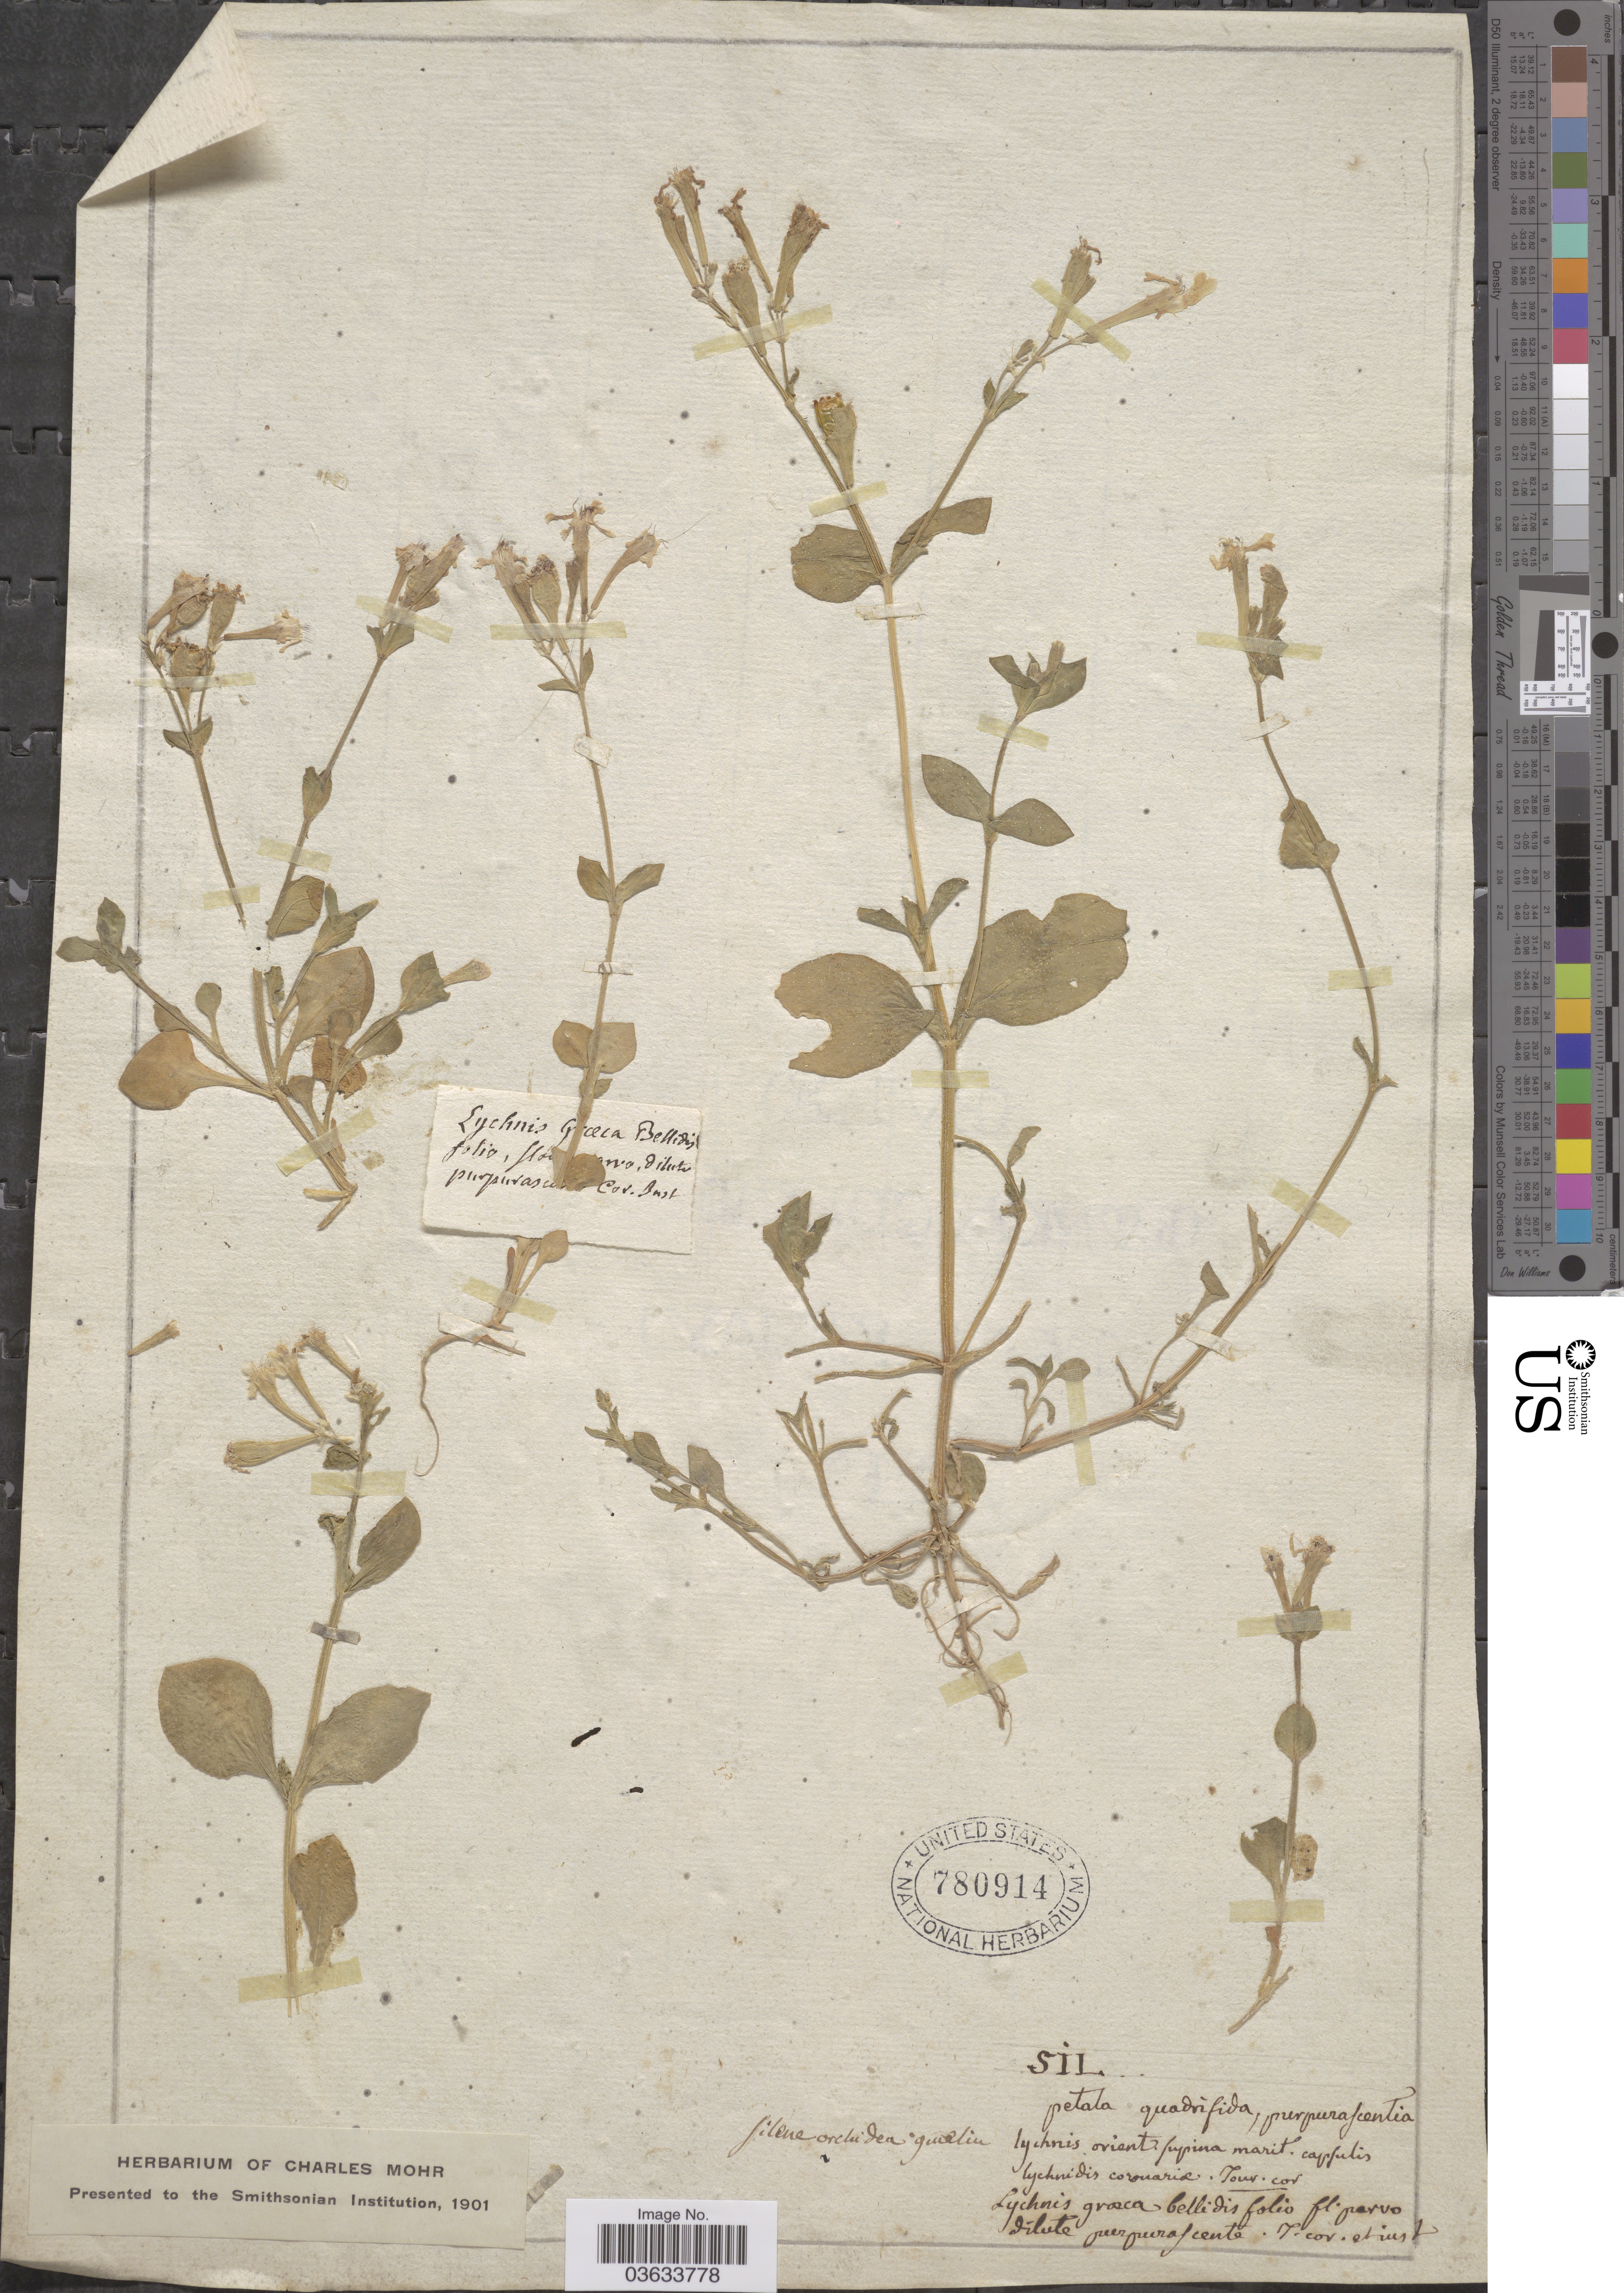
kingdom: Plantae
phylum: Tracheophyta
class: Magnoliopsida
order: Caryophyllales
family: Caryophyllaceae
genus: Silene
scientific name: Silene sp.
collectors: ex herb. Charles Mohr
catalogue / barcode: US 780914